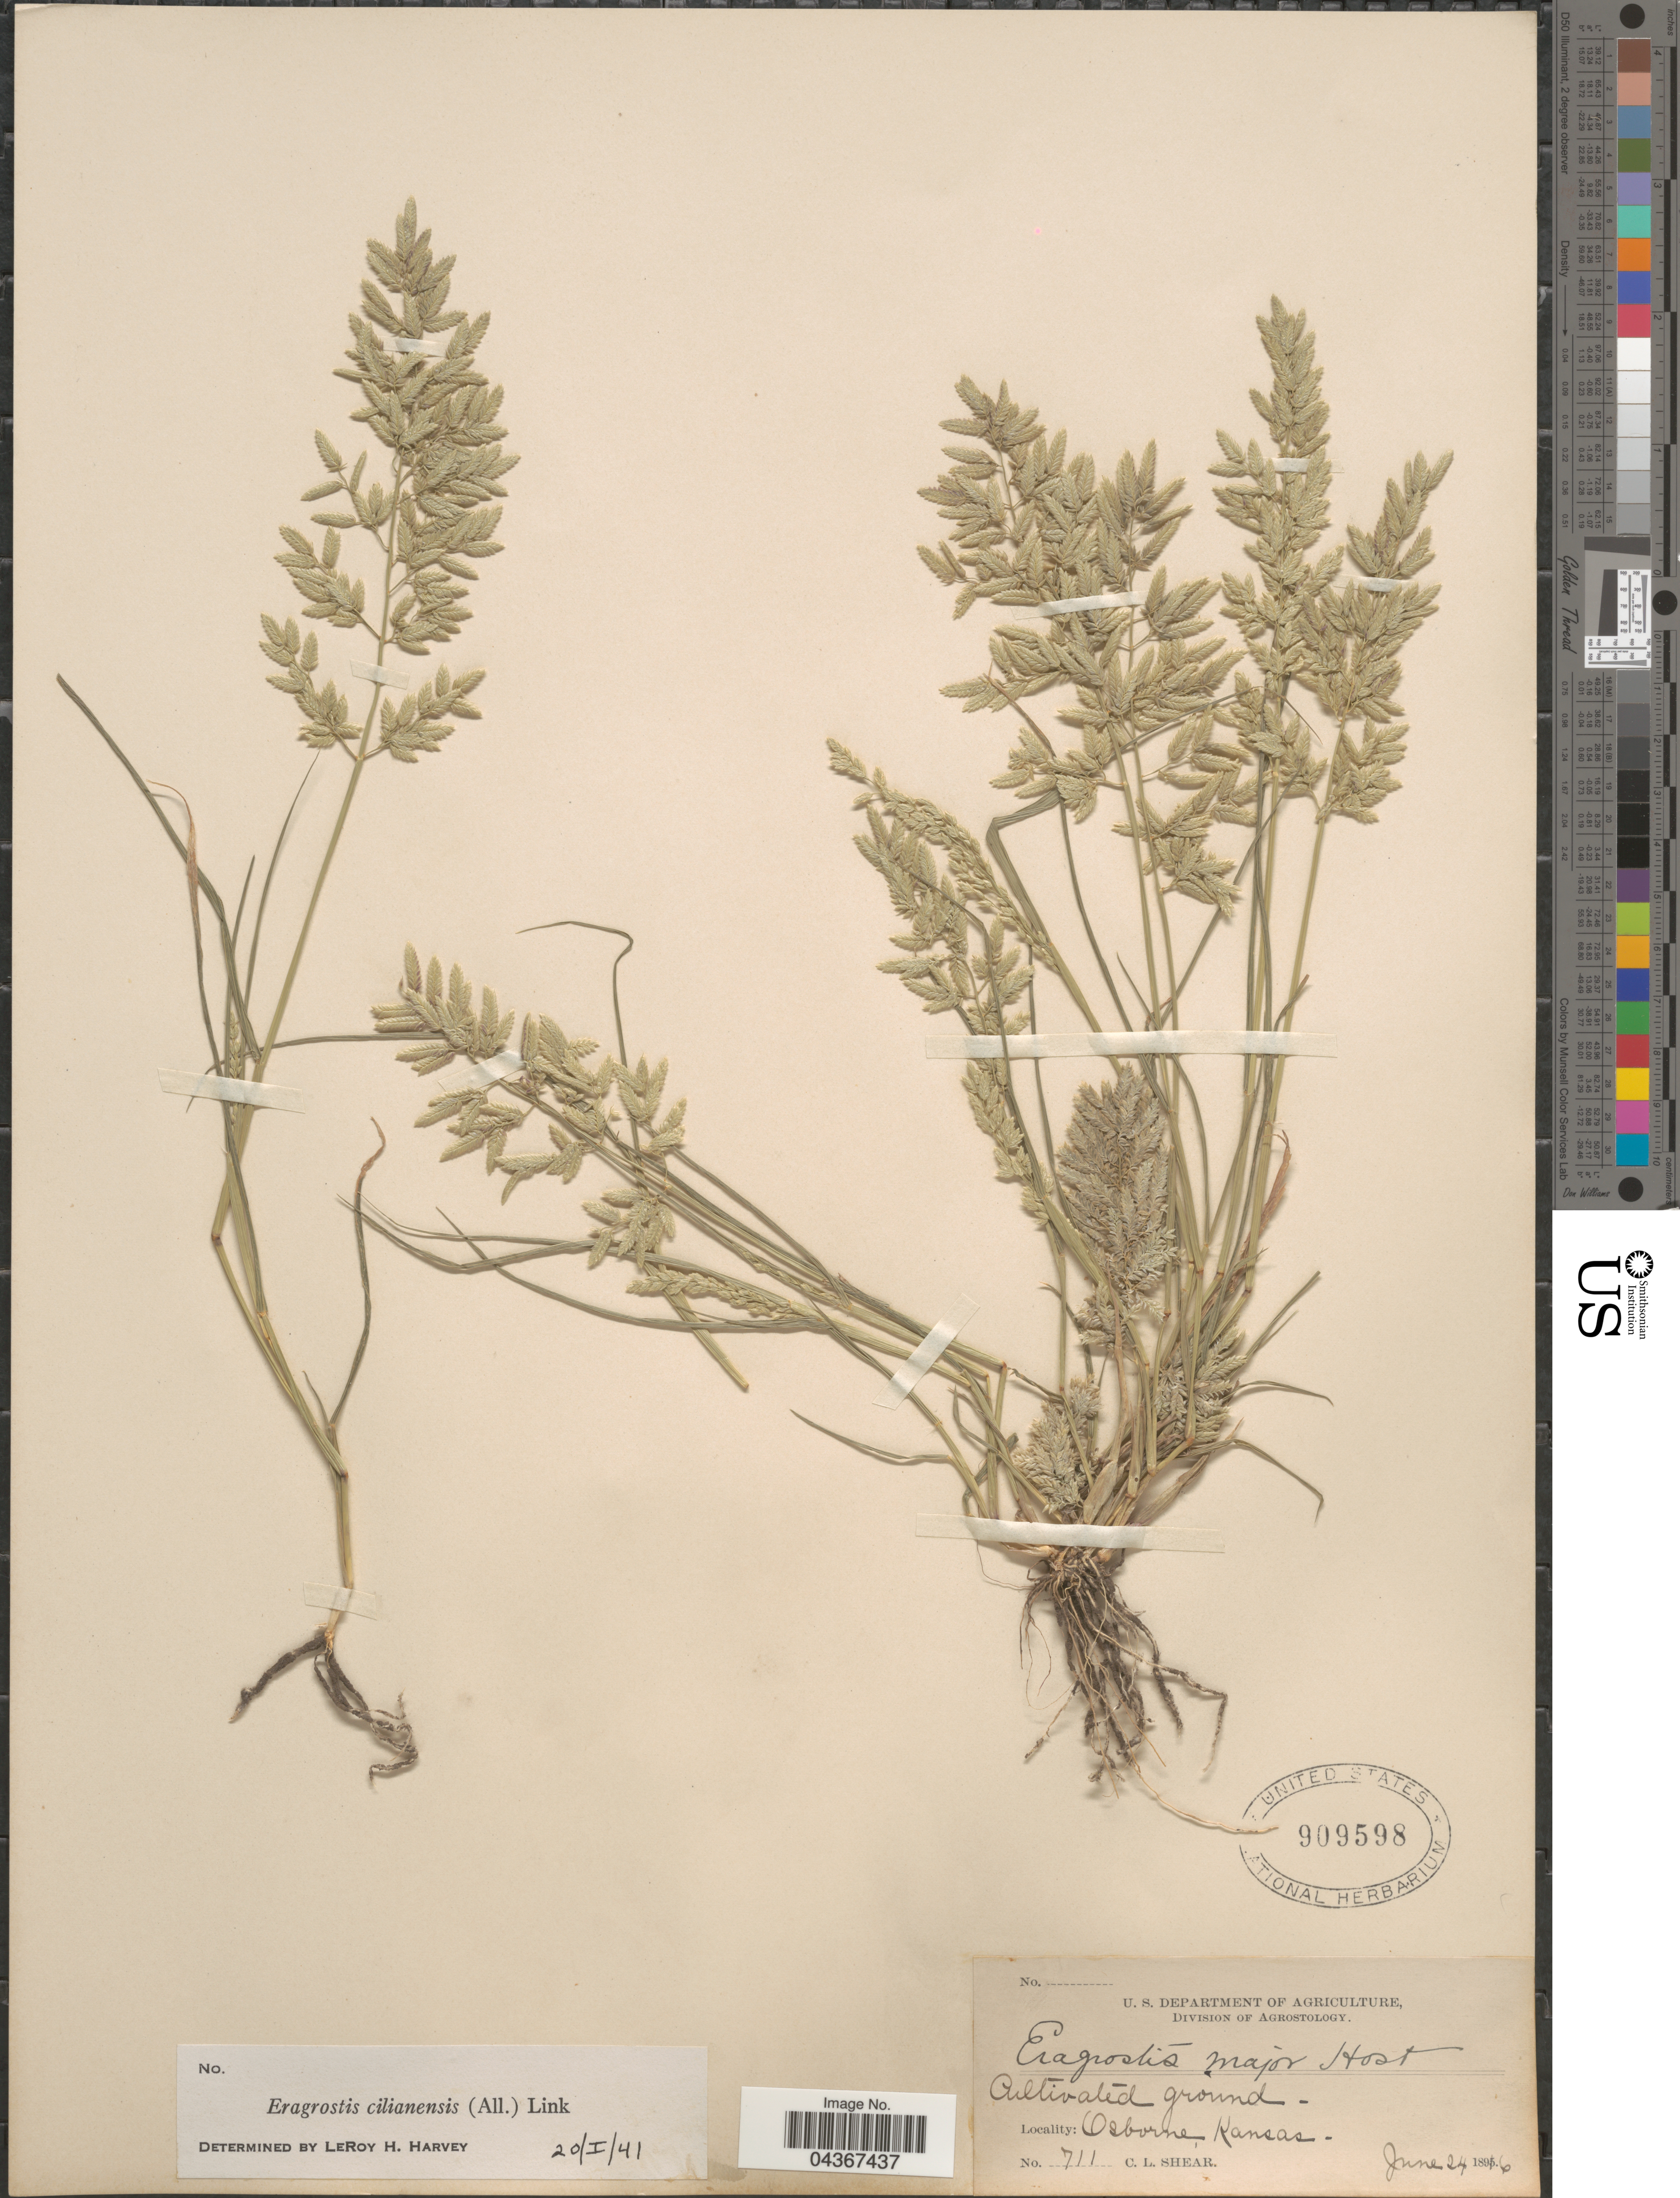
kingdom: Plantae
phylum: Tracheophyta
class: Liliopsida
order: Poales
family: Poaceae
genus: Eragrostis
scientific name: Eragrostis cilianensis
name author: (Bellardi) Vignolo ex Janch.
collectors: C. L. Shear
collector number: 711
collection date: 1896-06-24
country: United States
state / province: Kansas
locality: Cultivated ground. Osborne.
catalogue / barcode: US 909598